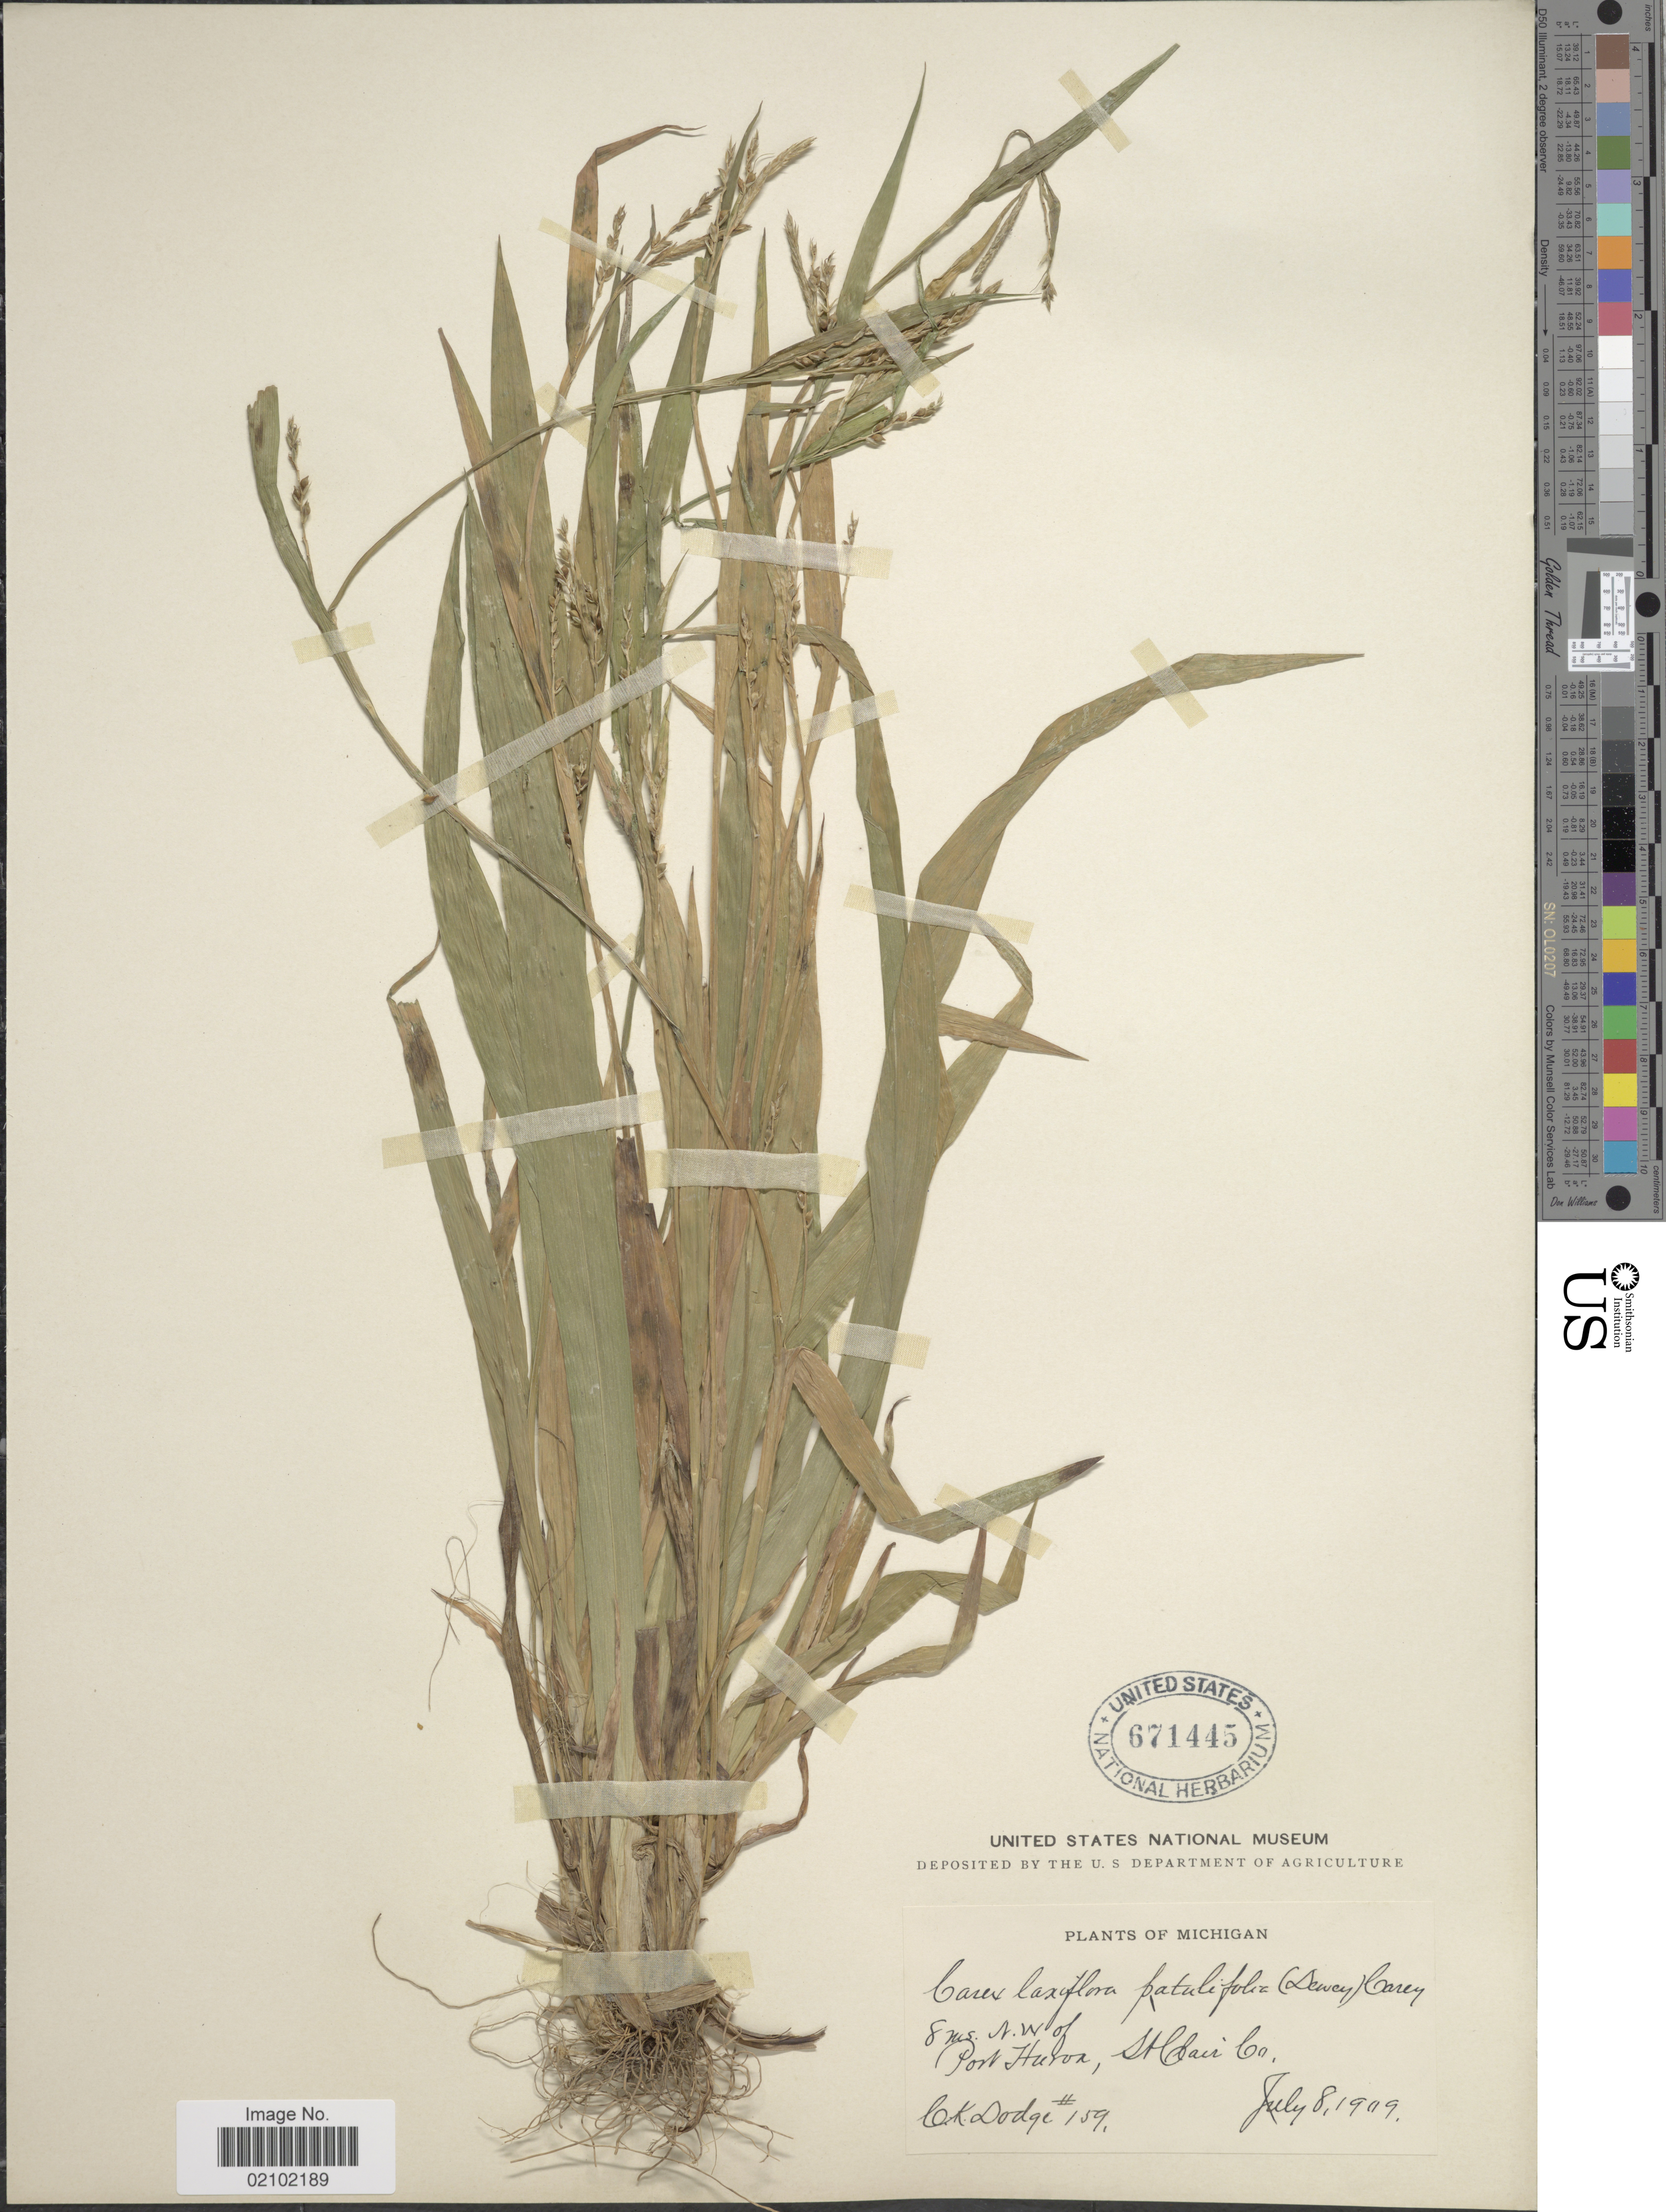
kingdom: Plantae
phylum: Tracheophyta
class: Liliopsida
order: Poales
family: Cyperaceae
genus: Carex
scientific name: Carex laxiflora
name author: Lam.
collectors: C. Dodge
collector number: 159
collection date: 1909-07-08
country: United States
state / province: Michigan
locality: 8 ms. N.W. of Port Huron, St Clair Co.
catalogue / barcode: US 671445